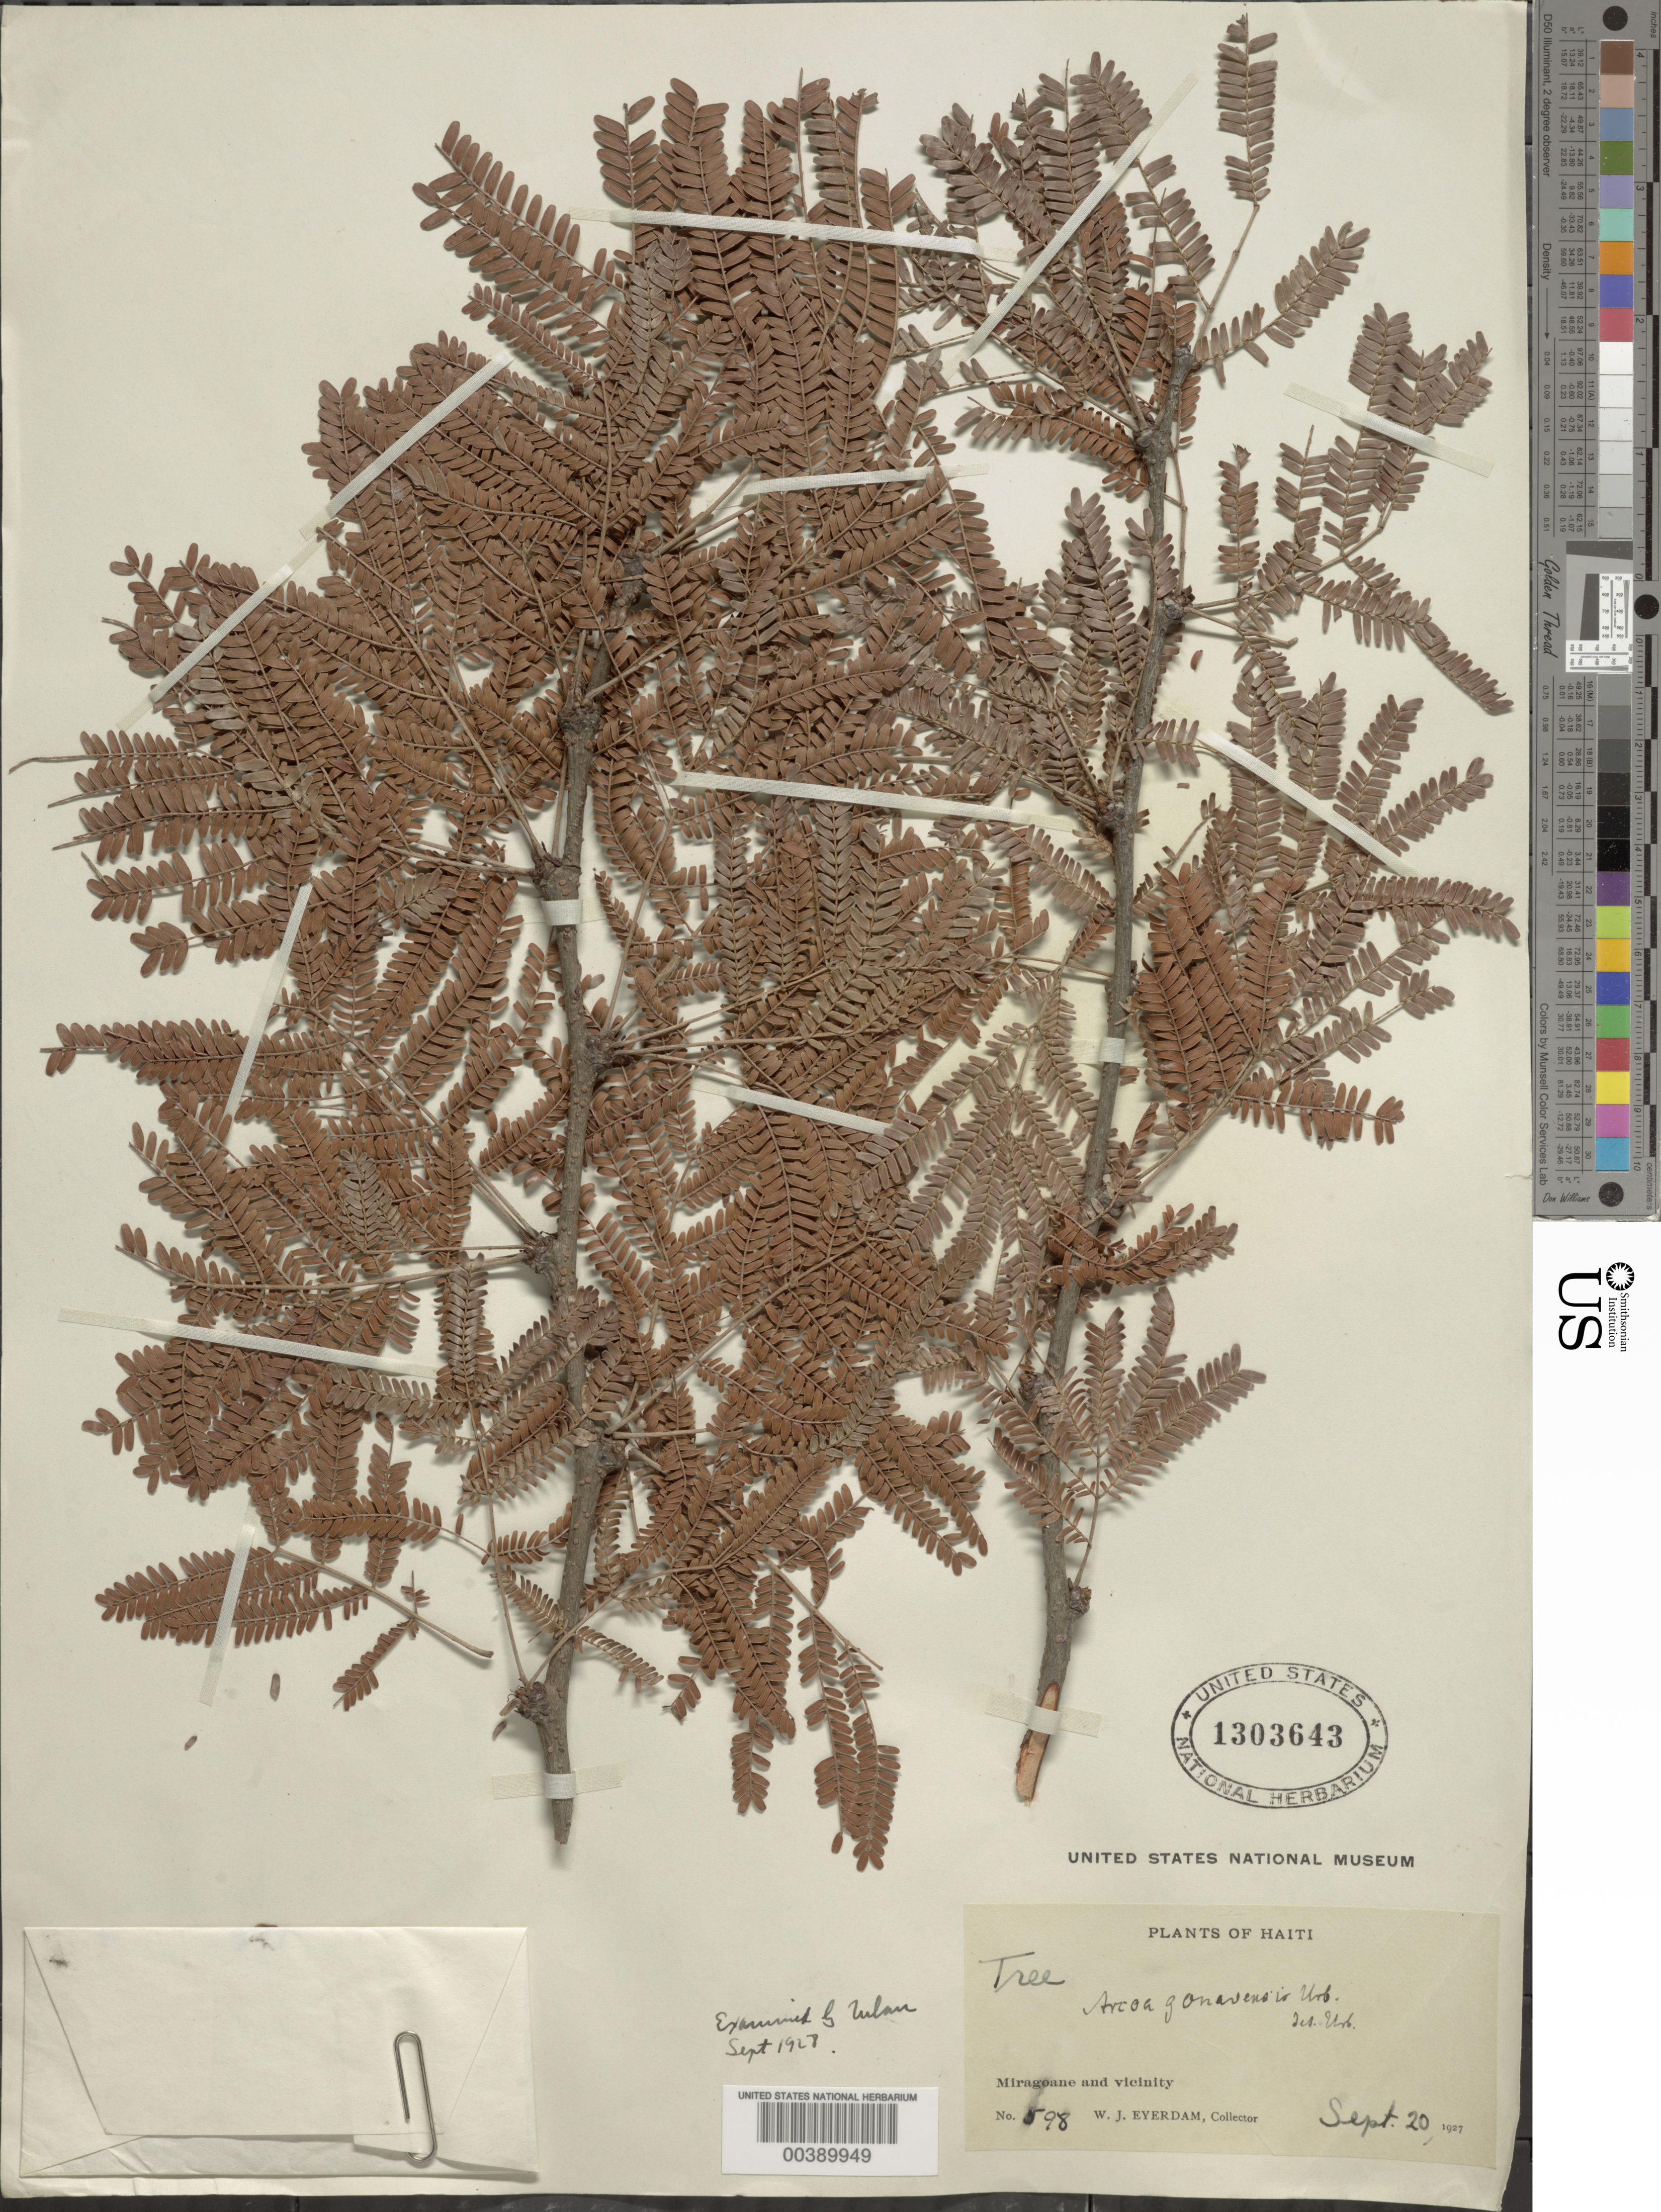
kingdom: Plantae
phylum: Tracheophyta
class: Magnoliopsida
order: Fabales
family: Fabaceae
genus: Arcoa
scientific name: Arcoa gonavensis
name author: Urb.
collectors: W. J. Eyerdam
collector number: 598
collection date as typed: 20 Sep 1927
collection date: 1927-09-20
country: Haiti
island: Hispaniola Island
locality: Miragoane and vicinity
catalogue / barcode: US 1303643